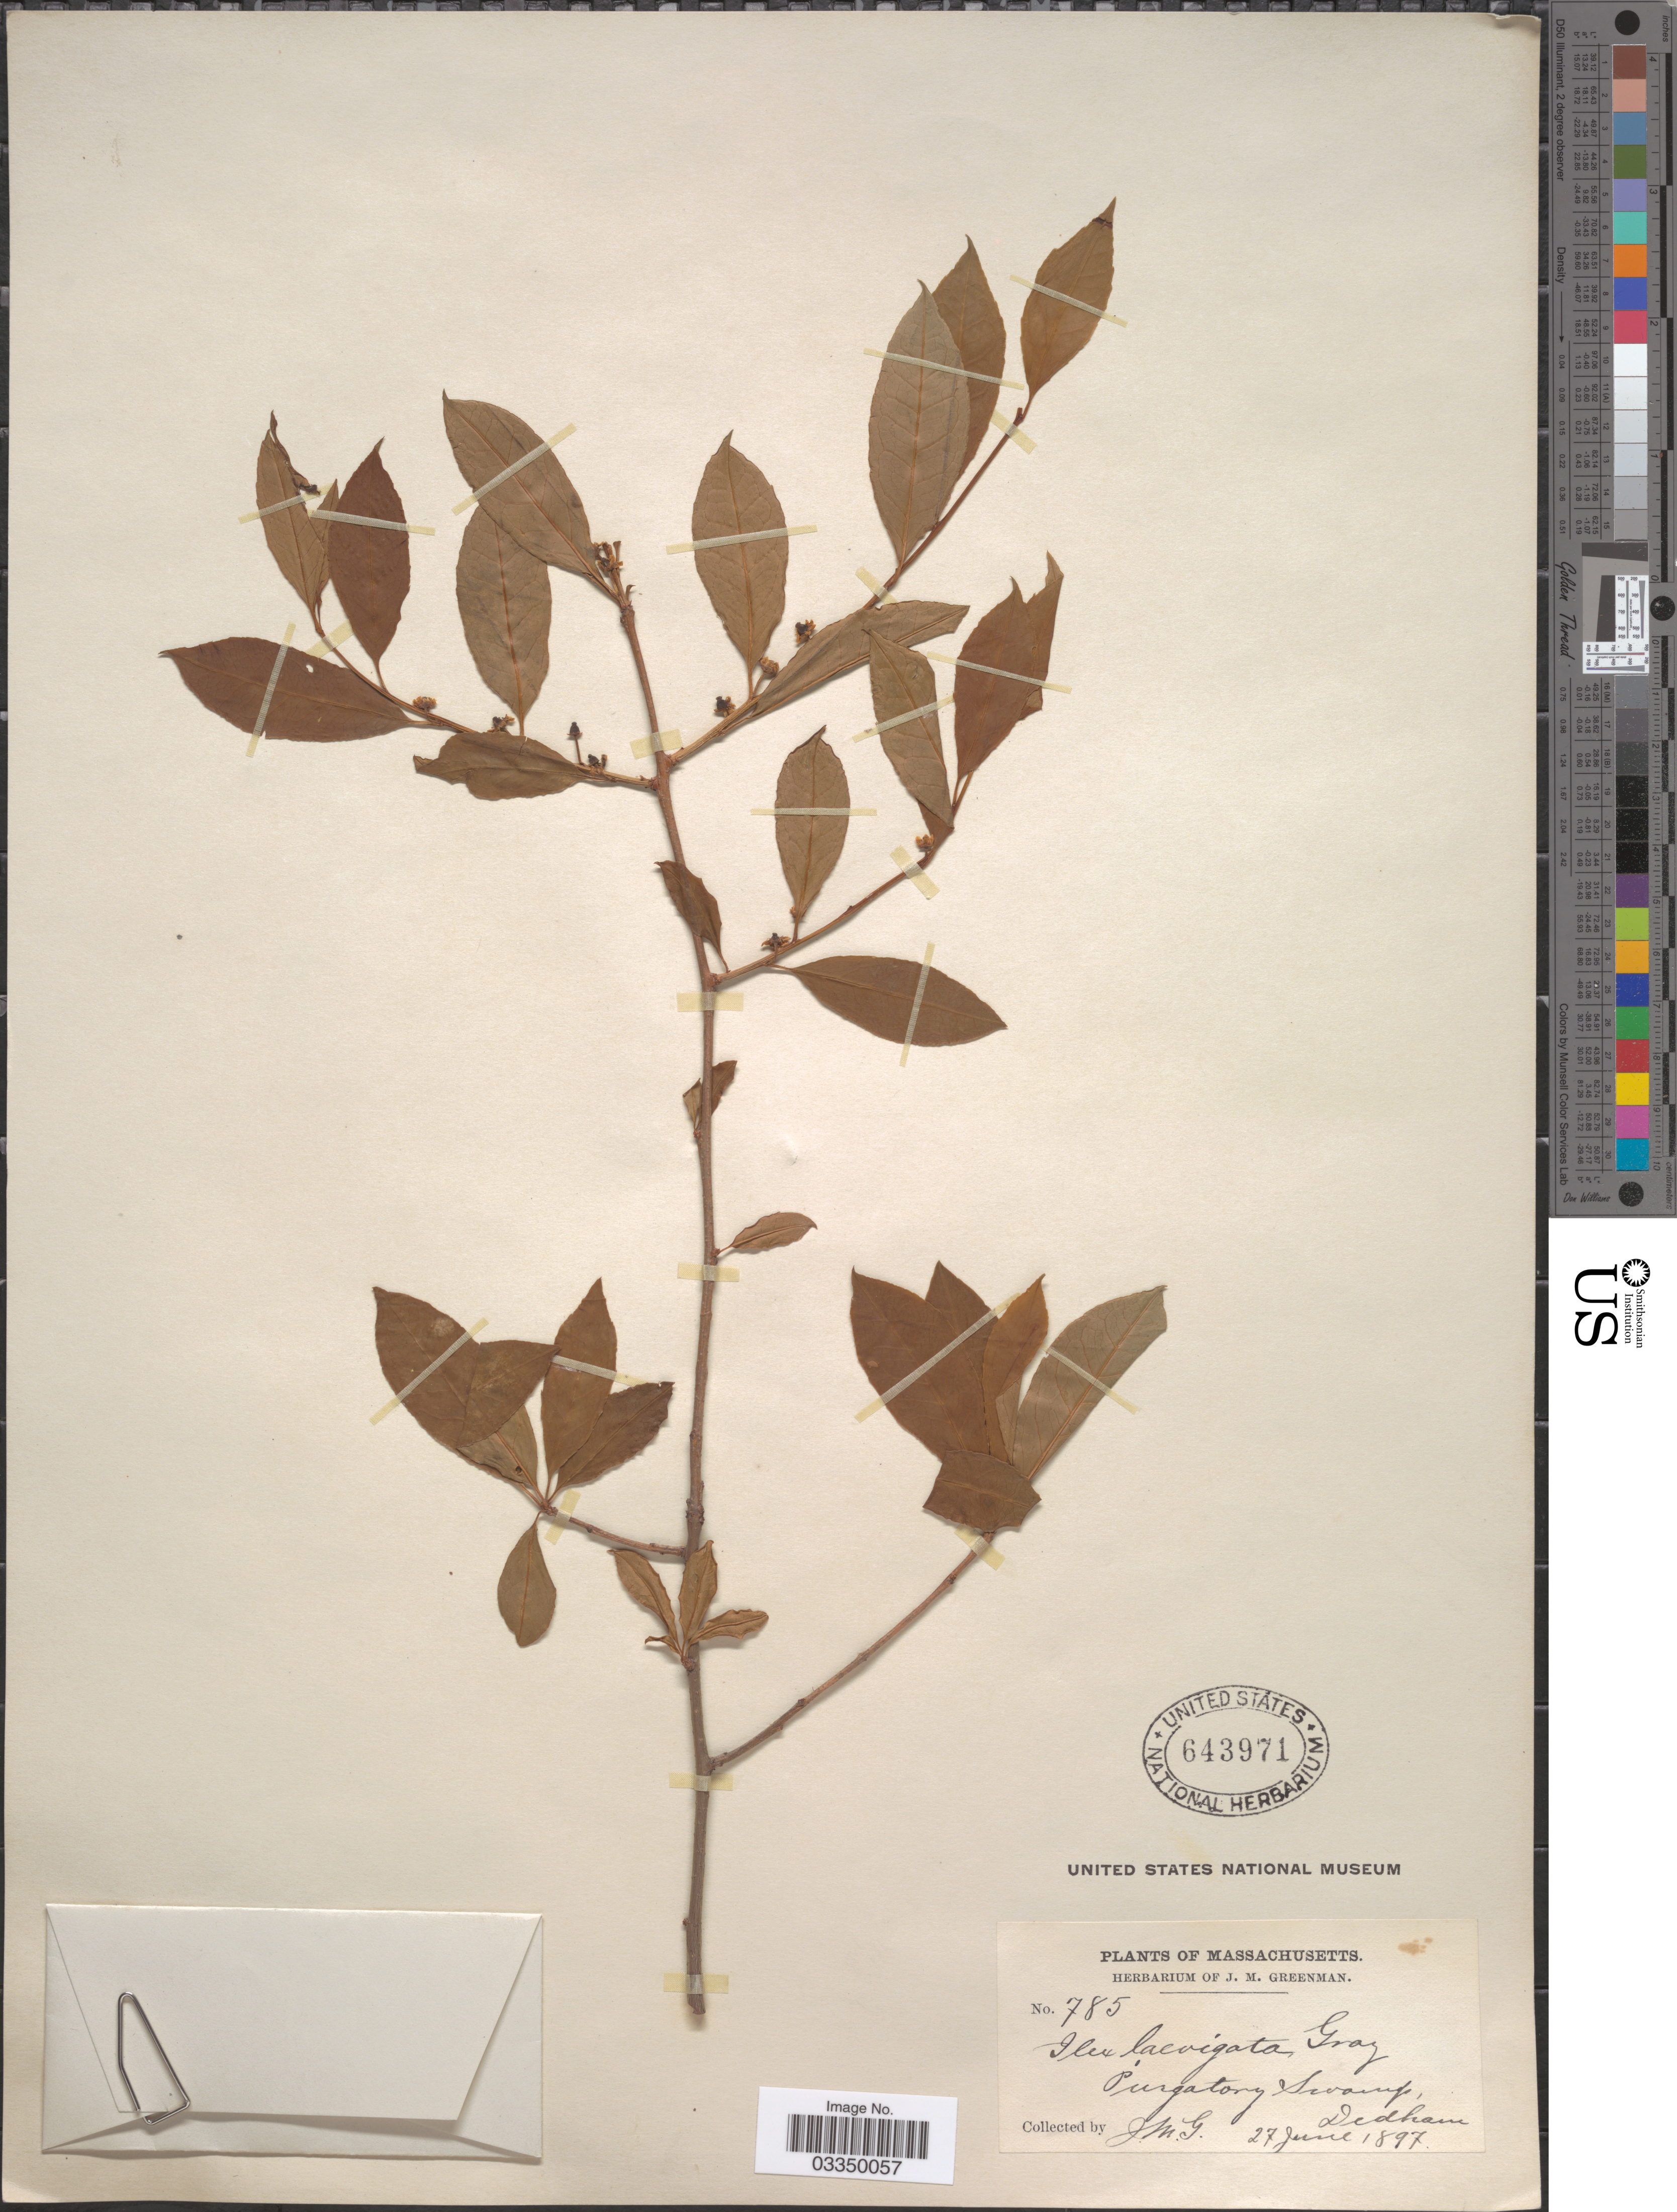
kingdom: Plantae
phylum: Tracheophyta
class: Magnoliopsida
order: Aquifoliales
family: Aquifoliaceae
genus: Ilex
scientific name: Ilex laevigata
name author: (Pursh) A. Gray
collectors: J. M. Greenman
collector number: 785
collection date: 1897-06-27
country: United States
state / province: Massachusetts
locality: Purgatory Swamp, Dedham.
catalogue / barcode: US 643971